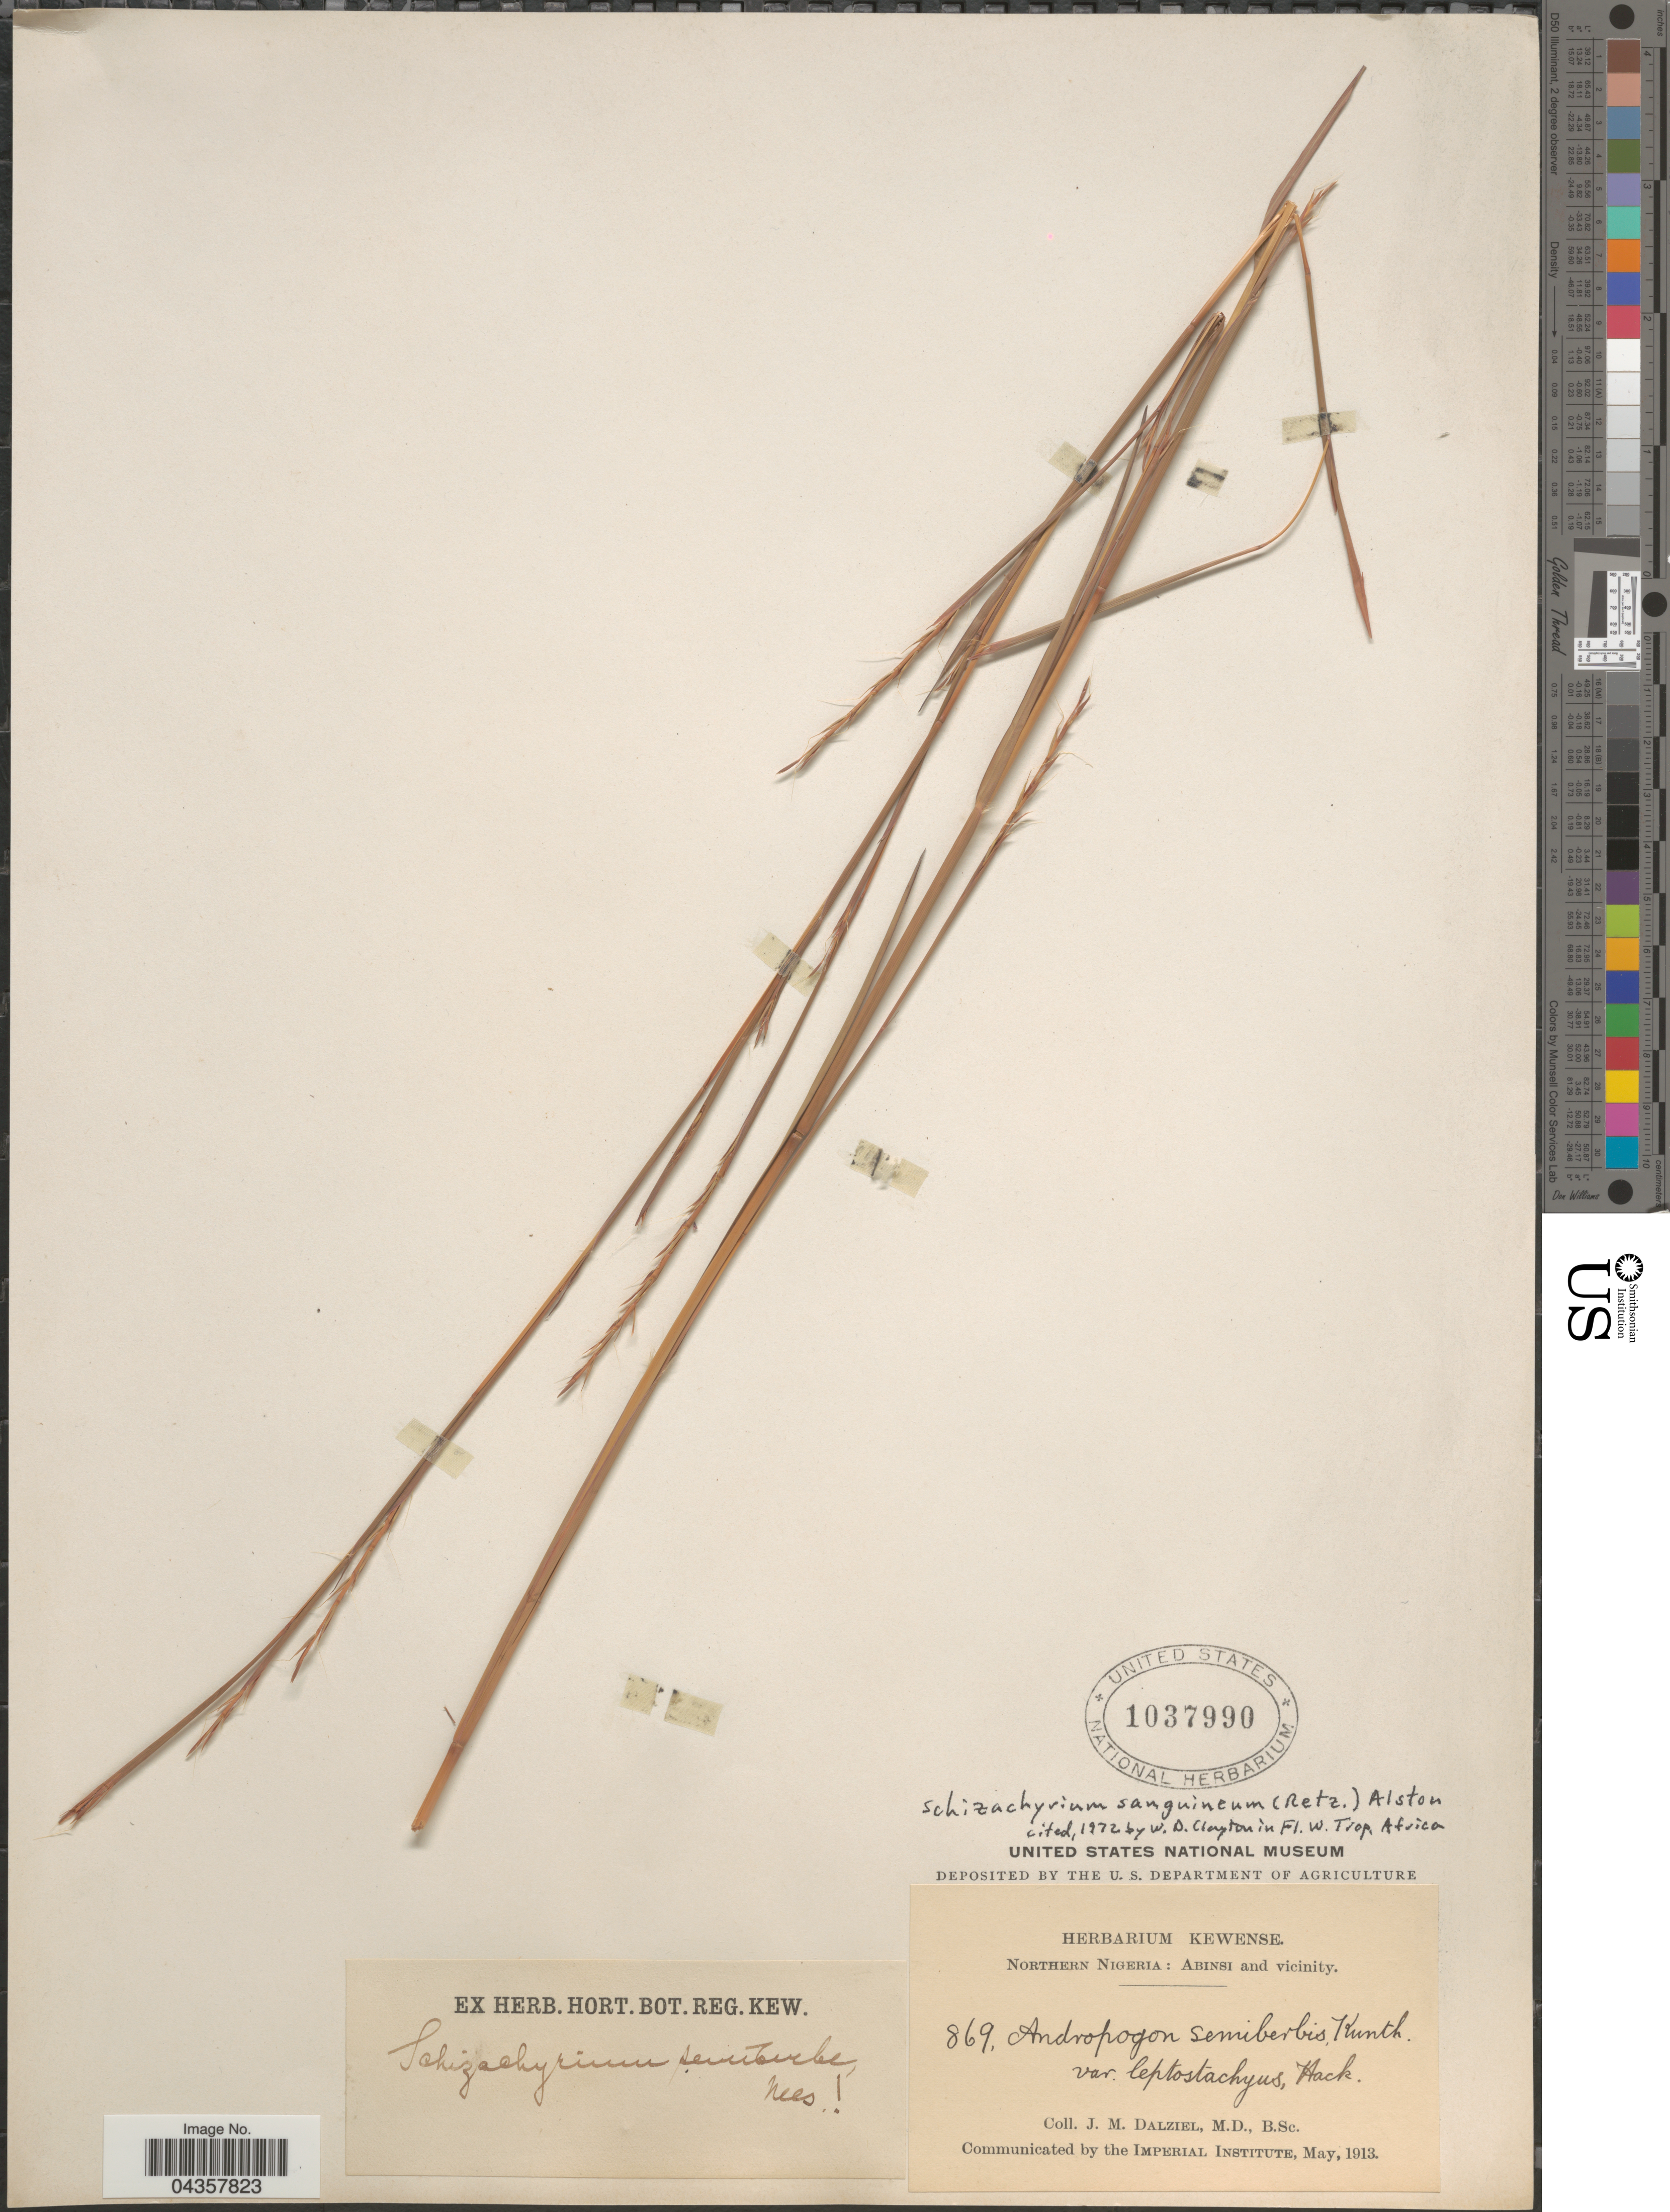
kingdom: Plantae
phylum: Tracheophyta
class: Liliopsida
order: Poales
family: Poaceae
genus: Schizachyrium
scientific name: Schizachyrium sanguineum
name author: (Retz.) Alston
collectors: J. Dalziel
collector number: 869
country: Nigeria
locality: Northern Nigeria: Abinsi and vicinity.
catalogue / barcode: US 1037990